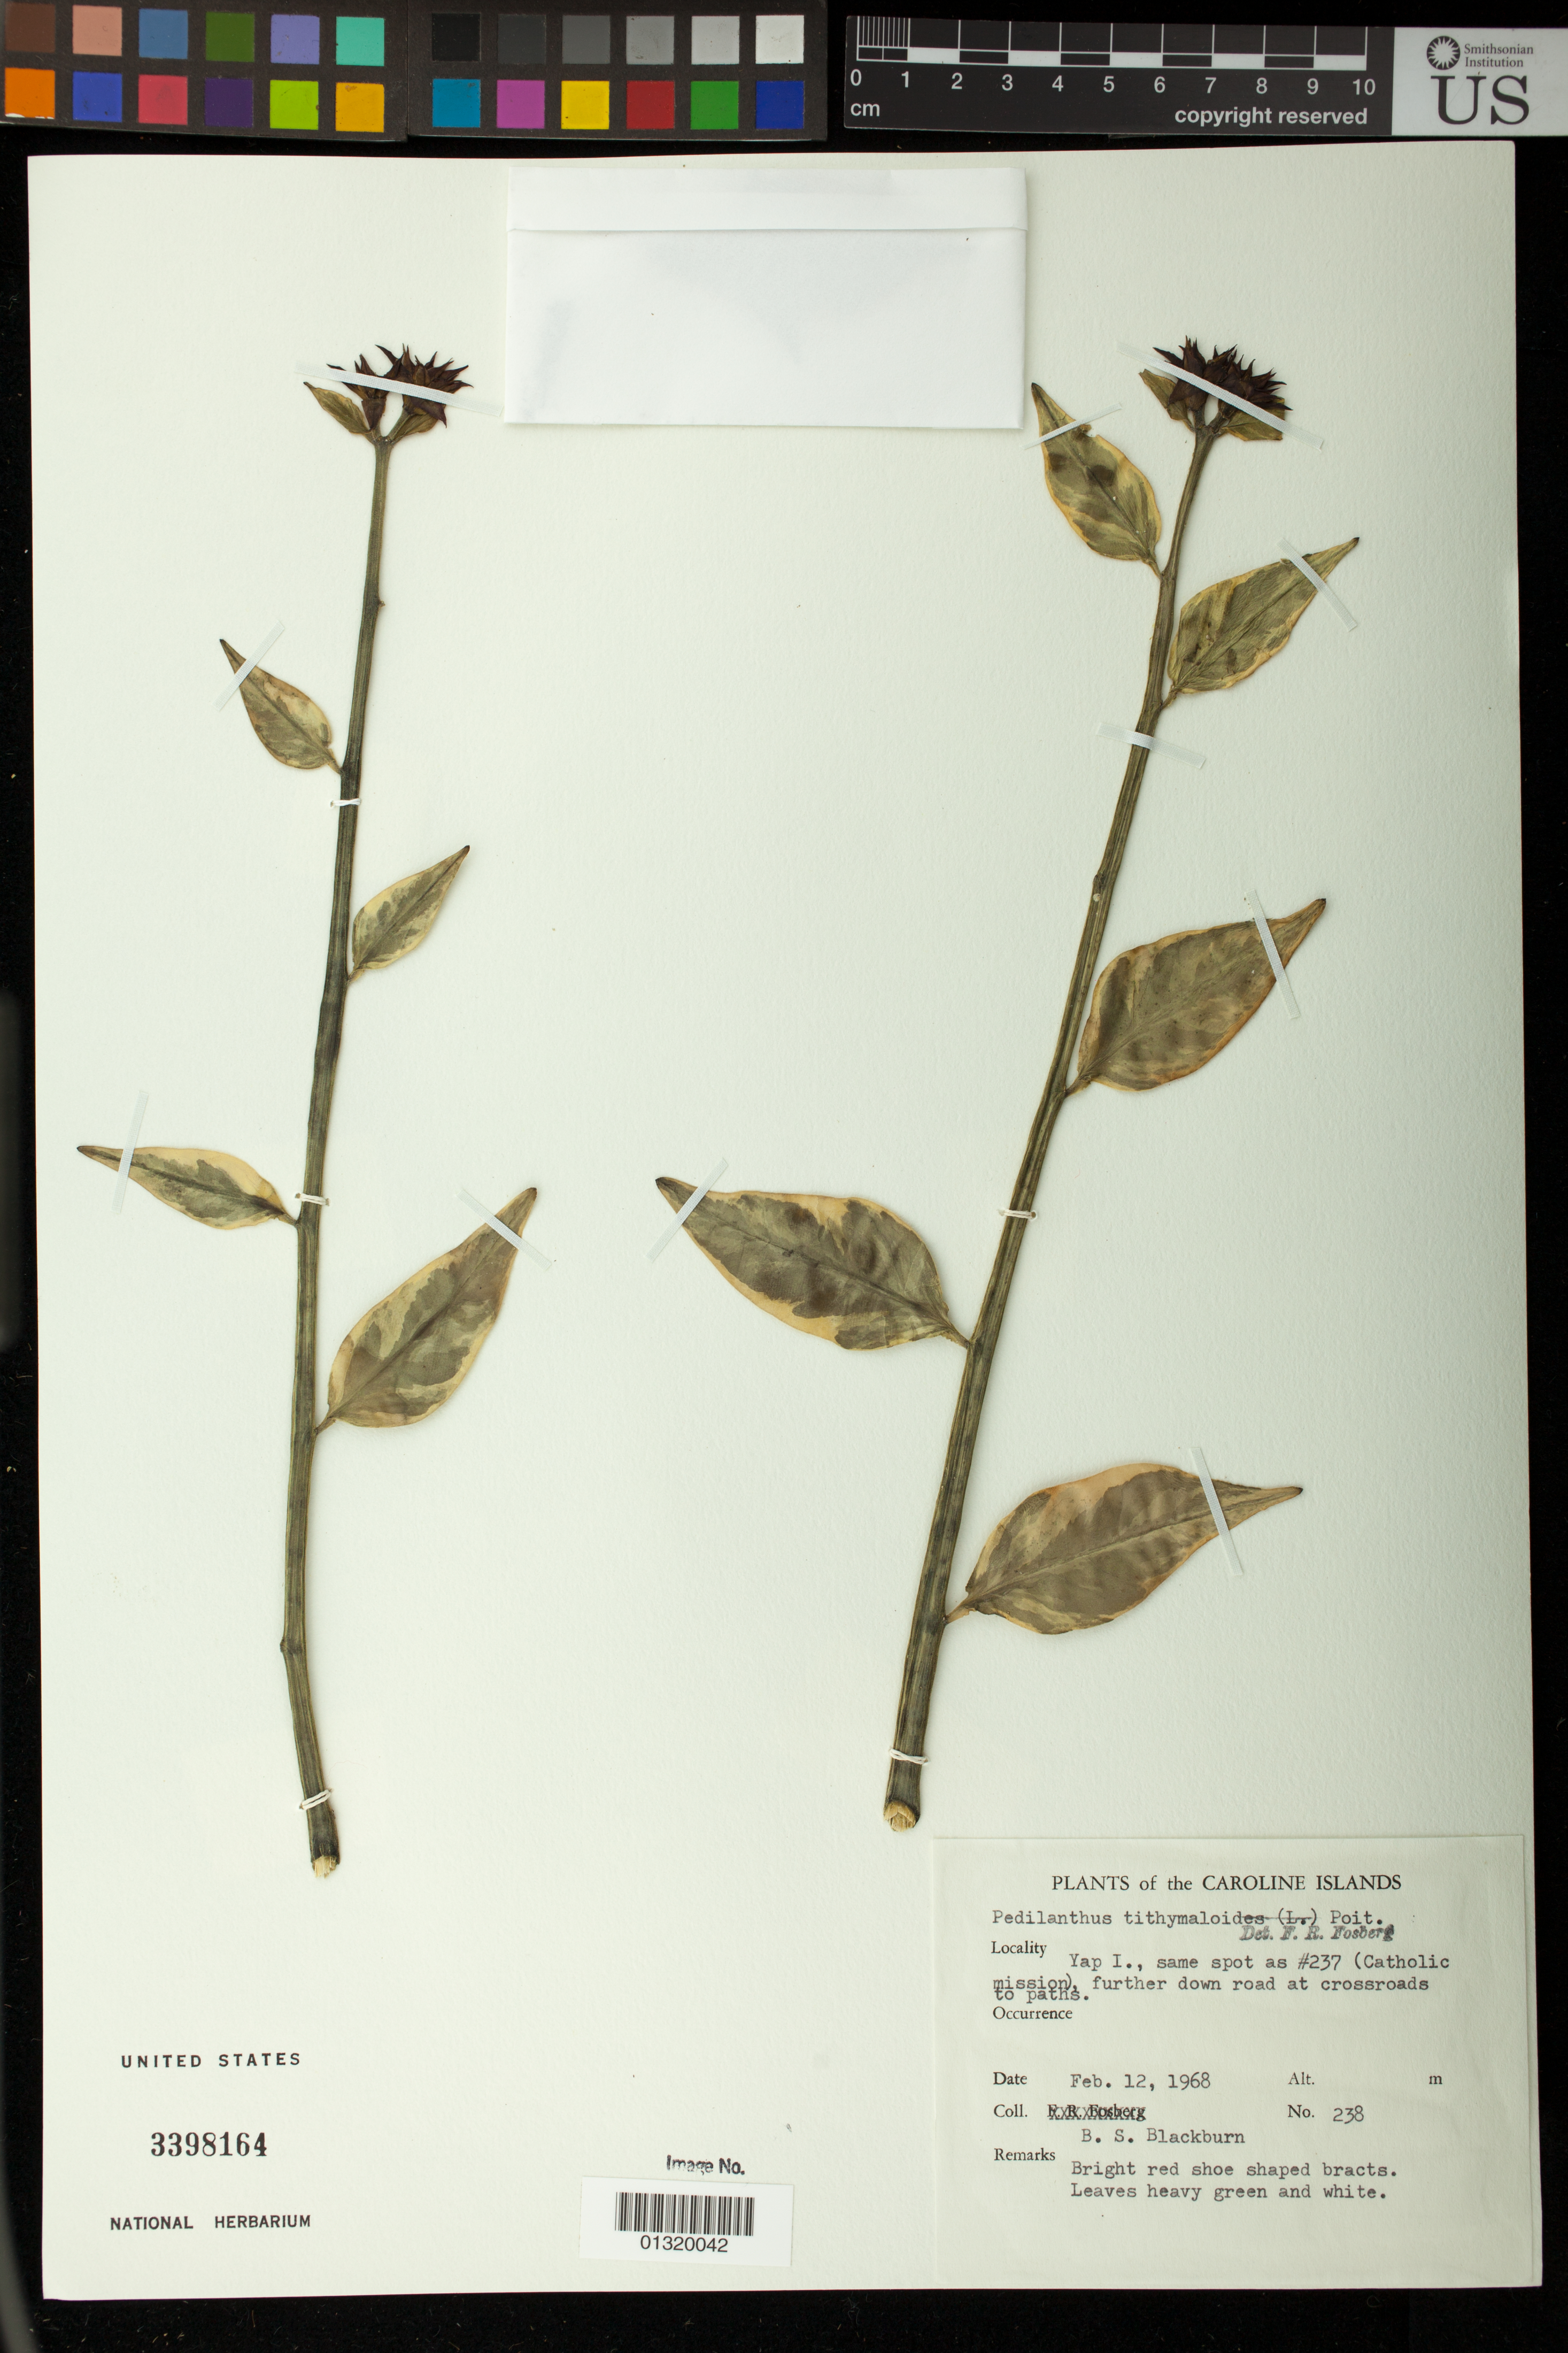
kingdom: Plantae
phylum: Tracheophyta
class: Magnoliopsida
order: Malpighiales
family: Euphorbiaceae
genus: Euphorbia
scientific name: Euphorbia tithymaloides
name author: L.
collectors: B. S. Blackburn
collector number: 238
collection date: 1968-02-12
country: Micronesia, Federated States of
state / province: Yap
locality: same spot as #237 (Catholic mission), further down road at crossroads to paths.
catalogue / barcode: US 3398164